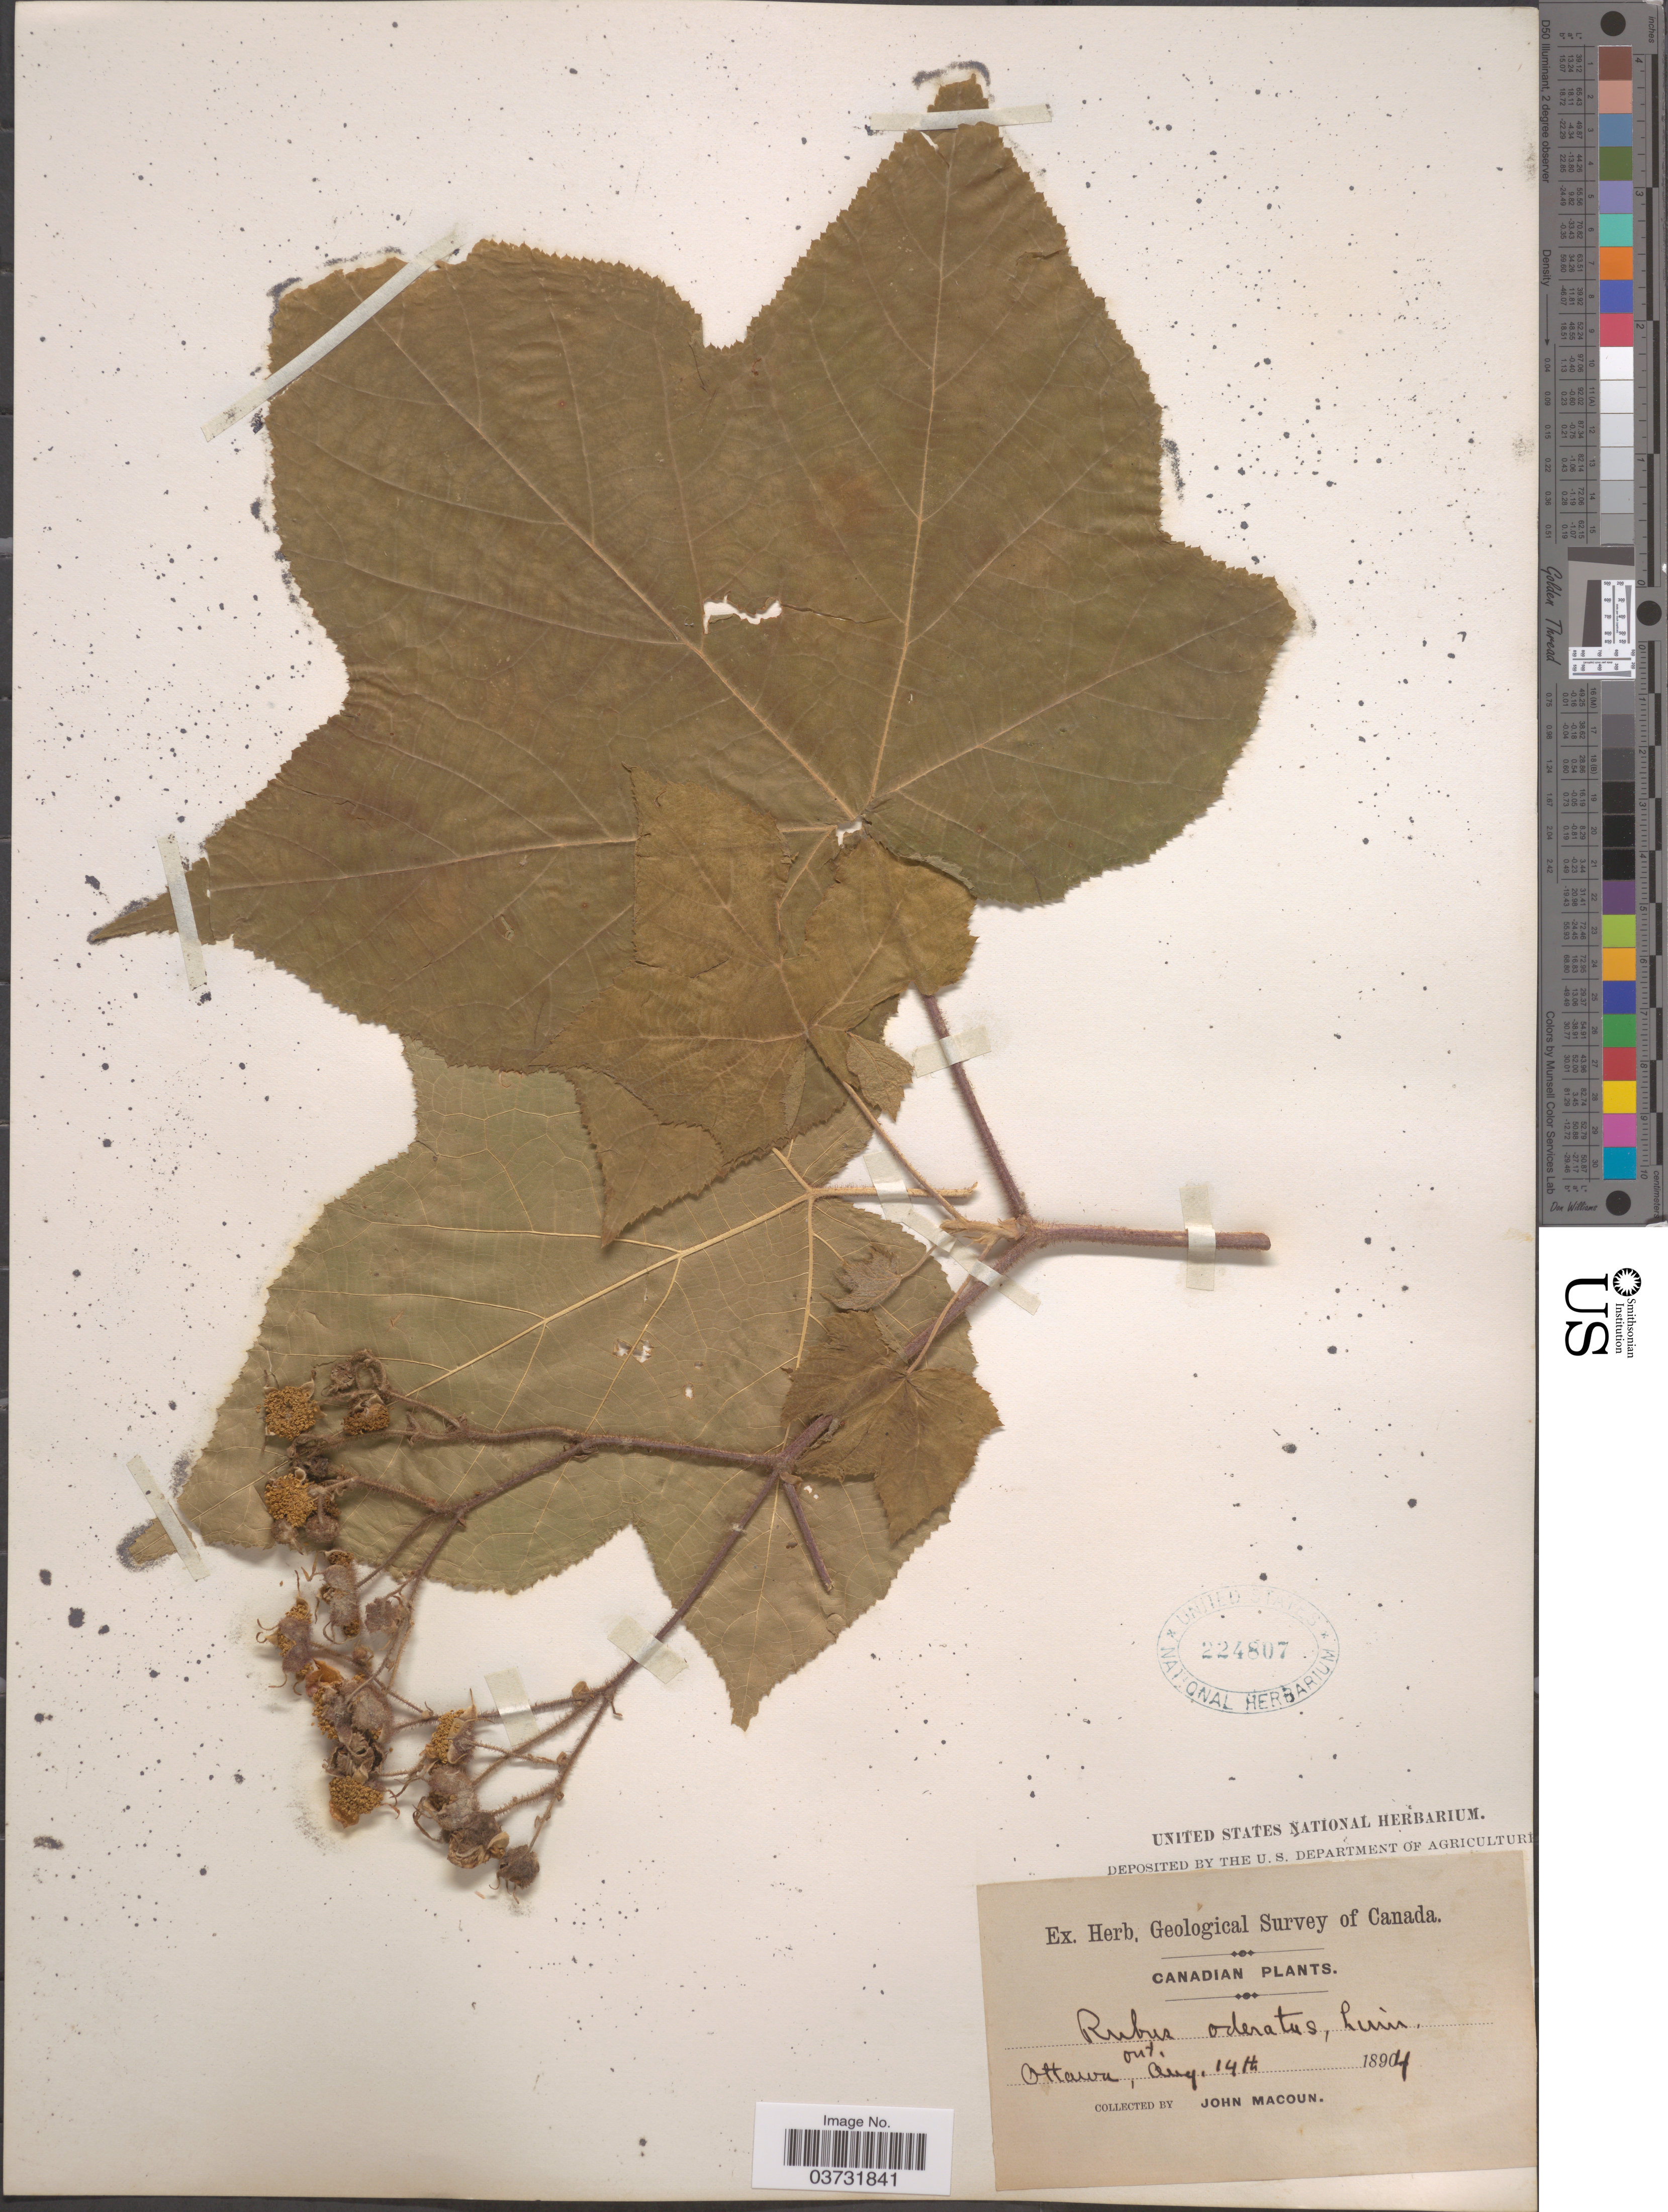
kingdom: Plantae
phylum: Tracheophyta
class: Magnoliopsida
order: Rosales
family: Rosaceae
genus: Rubus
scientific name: Rubus odoratus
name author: L.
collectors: J. Macoun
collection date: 1894-08-14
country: Canada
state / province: Ontario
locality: Ottawa.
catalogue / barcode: US 224807